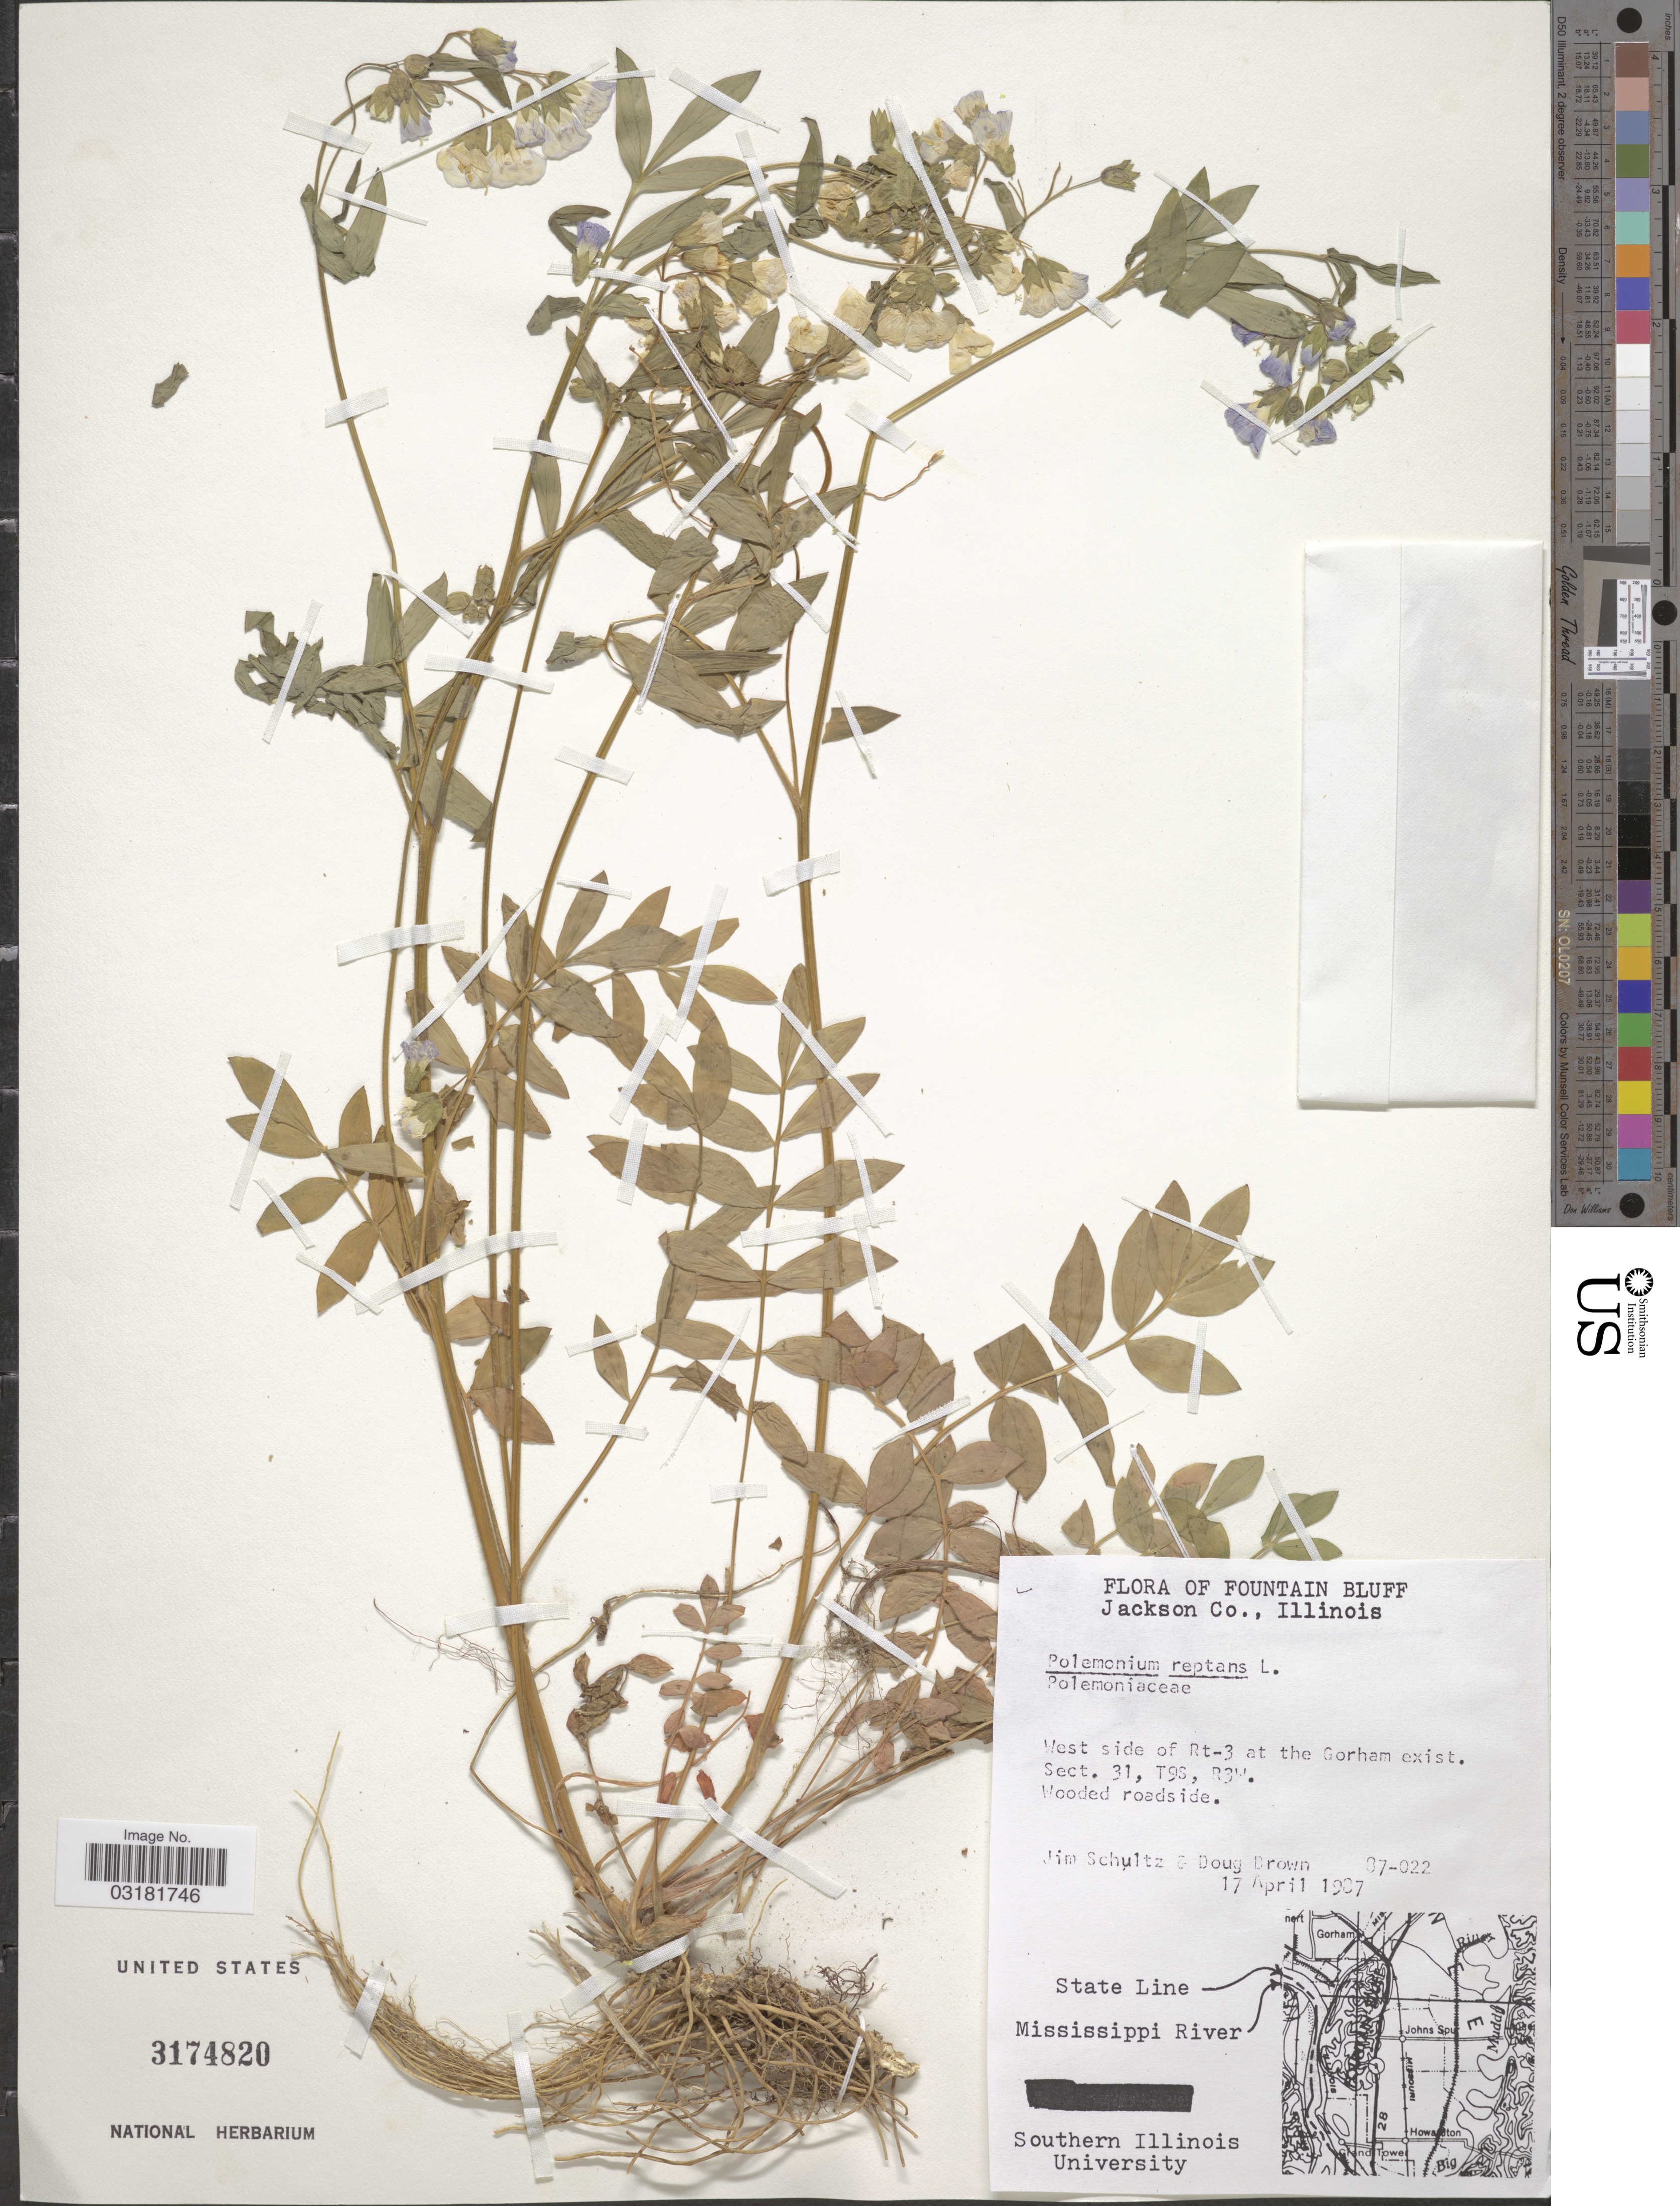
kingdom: Plantae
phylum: Tracheophyta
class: Magnoliopsida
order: Ericales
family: Polemoniaceae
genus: Polemonium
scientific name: Polemonium reptans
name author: L.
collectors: J. Schultz & D. Brown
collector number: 87-022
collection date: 1987-04-17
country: United States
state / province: Illinois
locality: Fountain Bluff. Jackson Co. West side of Rt-3 at the Gorham exist. Sect. 31, T9S, R3W.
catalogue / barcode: US 3174820